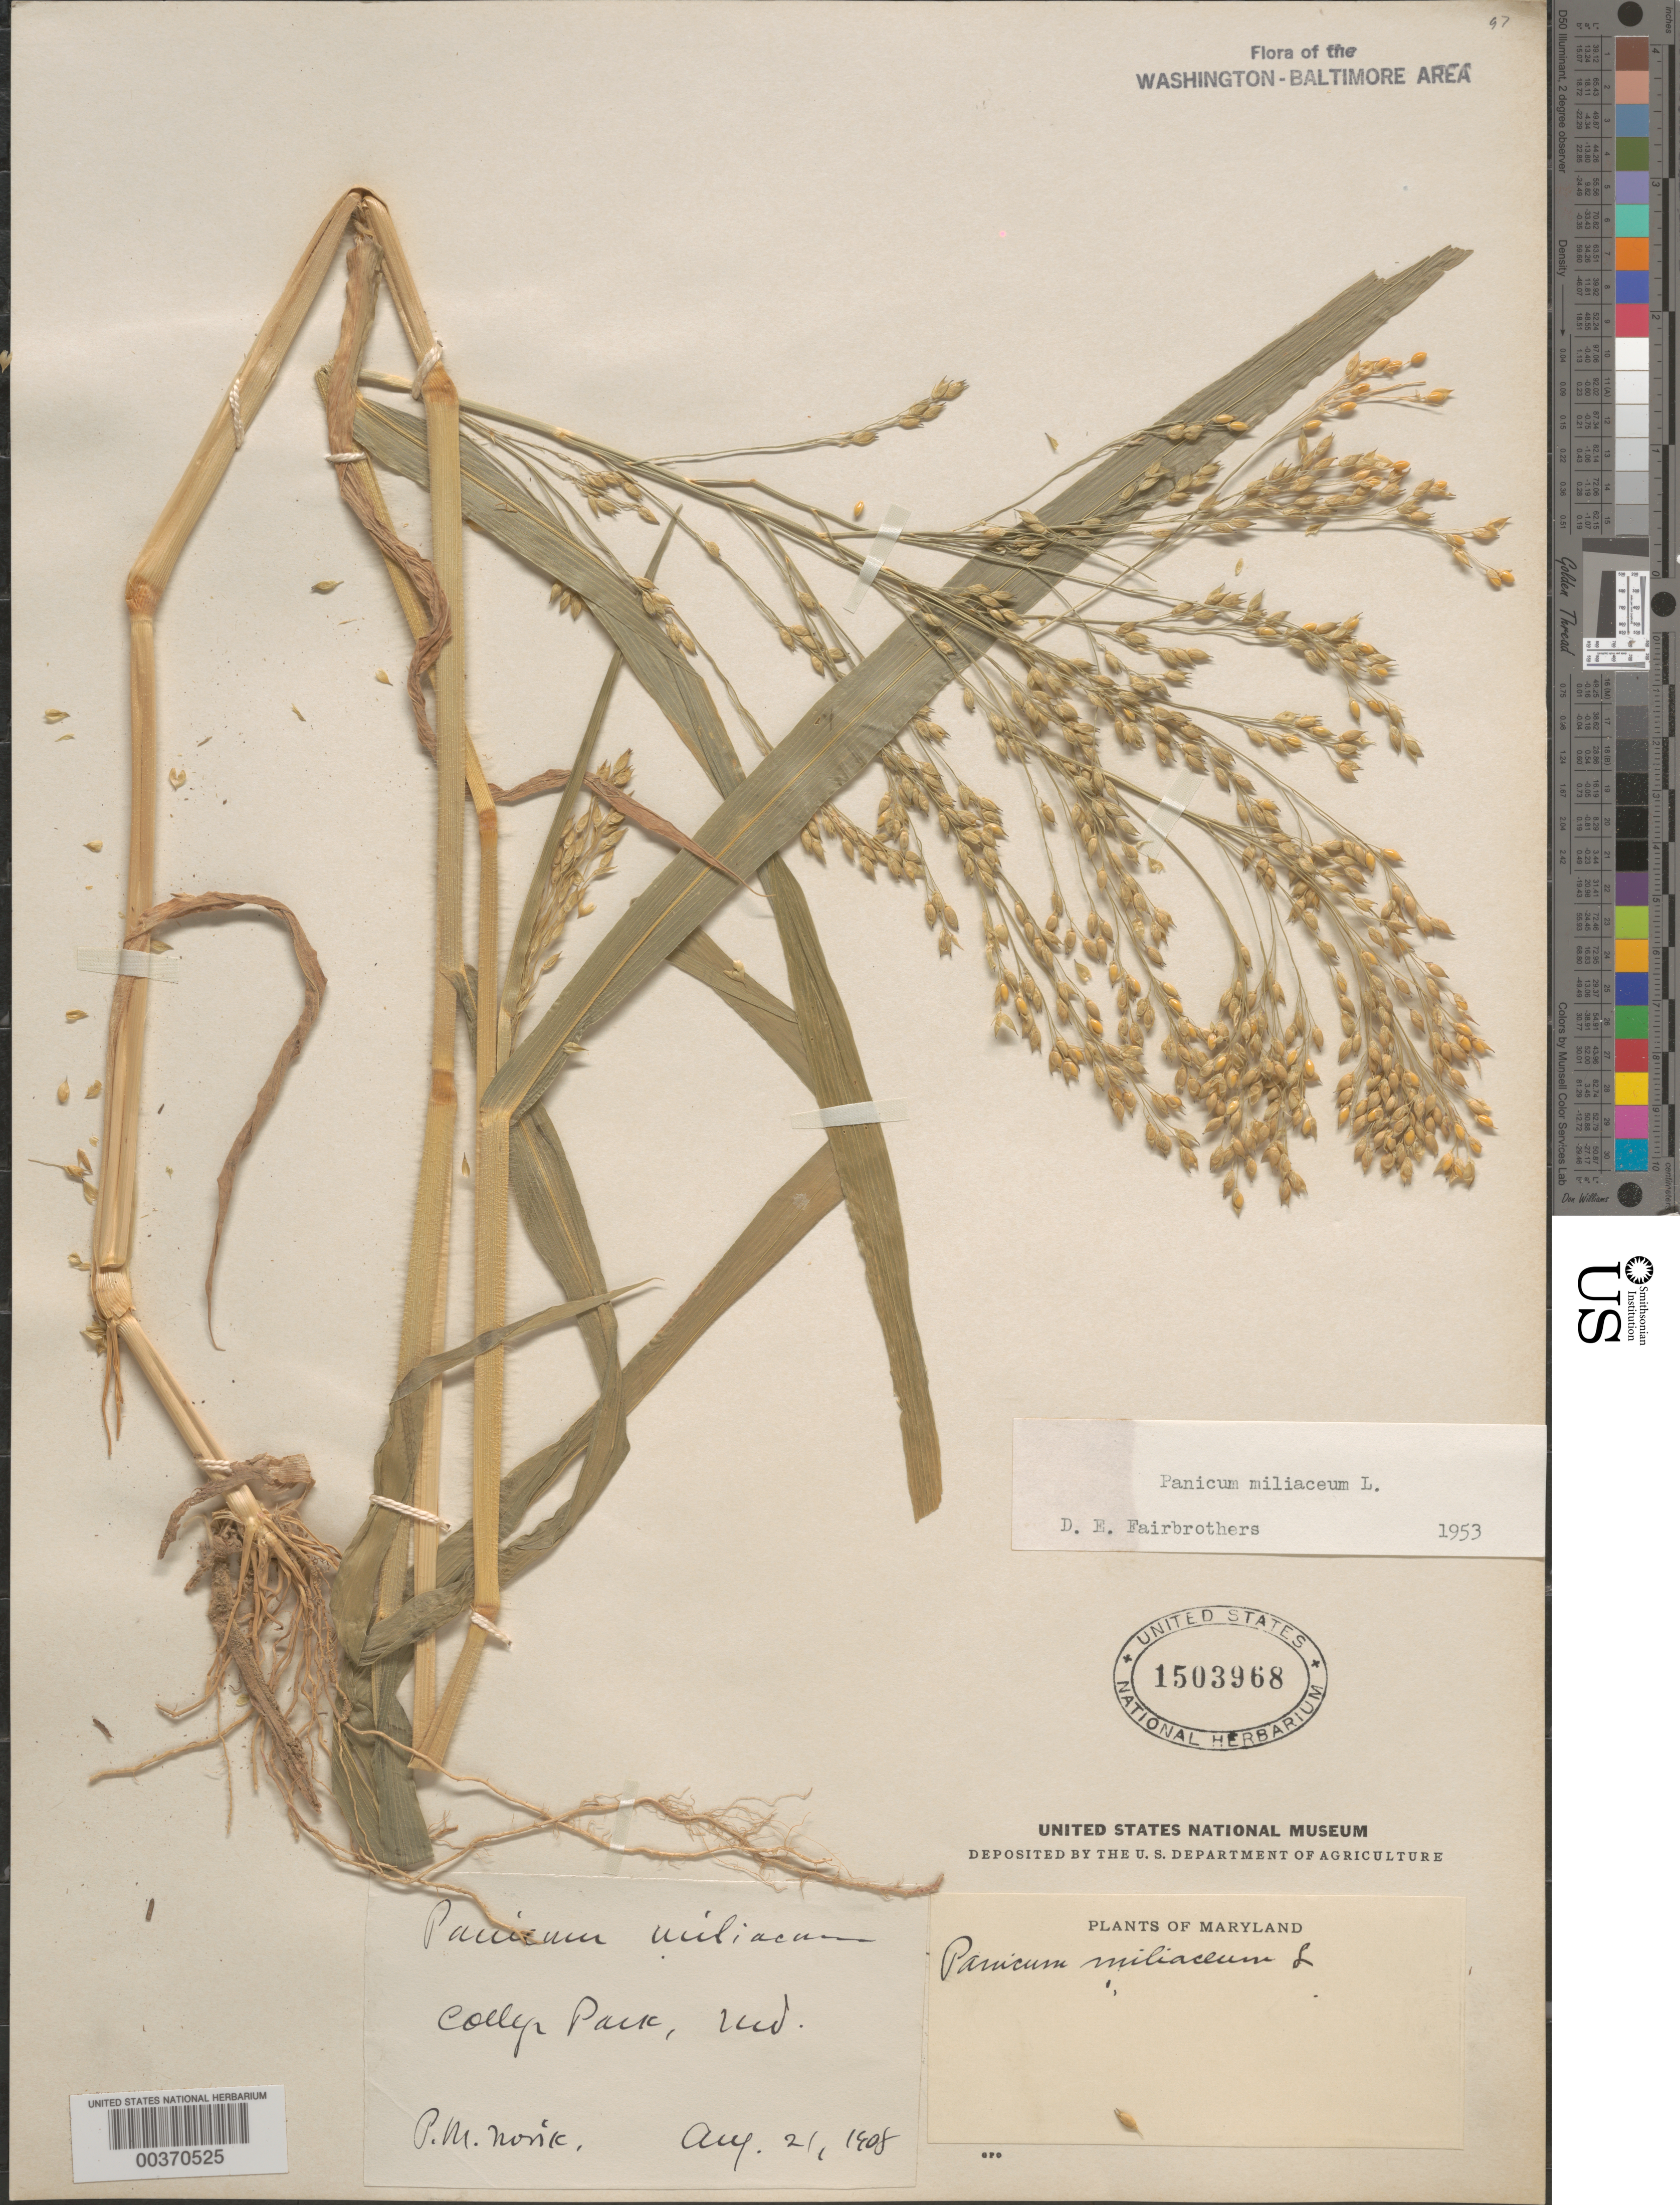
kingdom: Plantae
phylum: Tracheophyta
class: Liliopsida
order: Poales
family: Poaceae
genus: Panicum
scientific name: Panicum miliaceum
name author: L.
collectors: P. Novik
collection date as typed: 21 Aug 1908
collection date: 1908-08-21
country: United States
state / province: Maryland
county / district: Prince George's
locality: College Park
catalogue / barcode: US 1503968